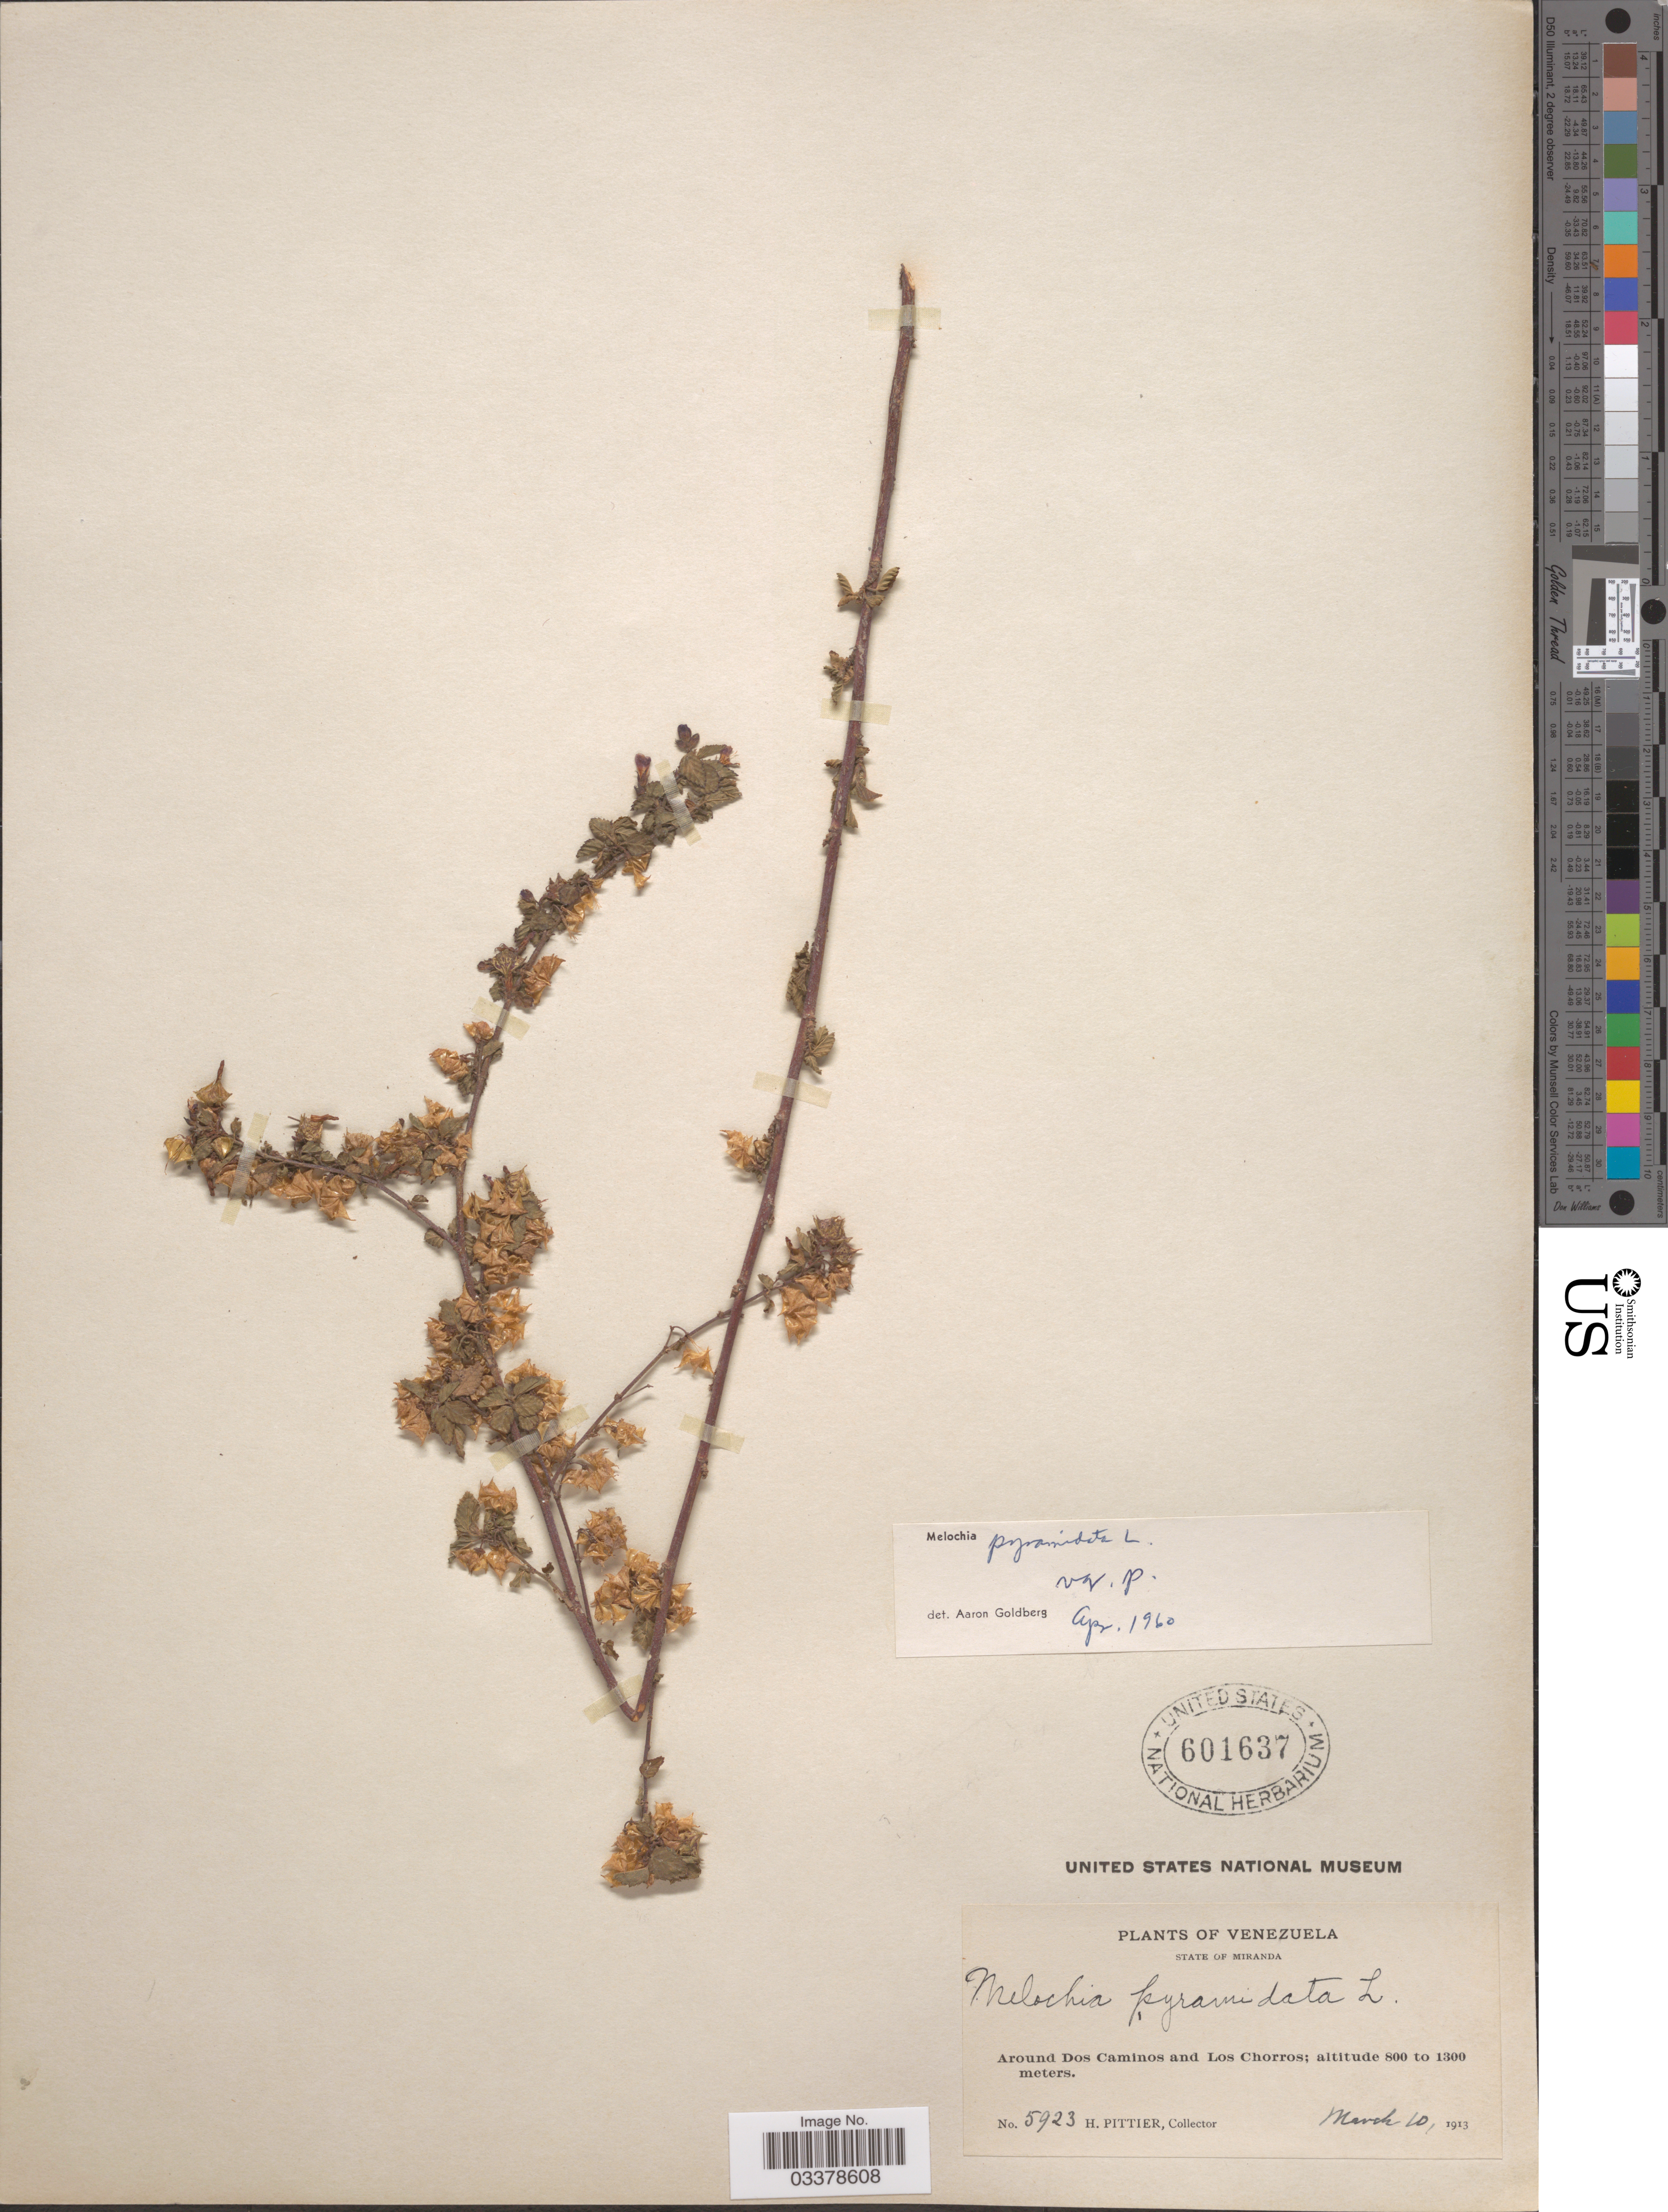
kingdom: Plantae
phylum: Tracheophyta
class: Magnoliopsida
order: Malvales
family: Malvaceae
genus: Melochia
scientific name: Melochia pyramidata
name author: L.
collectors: H. F. Pittier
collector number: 5923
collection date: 1913-03-10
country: Venezuela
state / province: Miranda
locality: Around Dos Caminos and Los Chorros.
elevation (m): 800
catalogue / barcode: US 601637